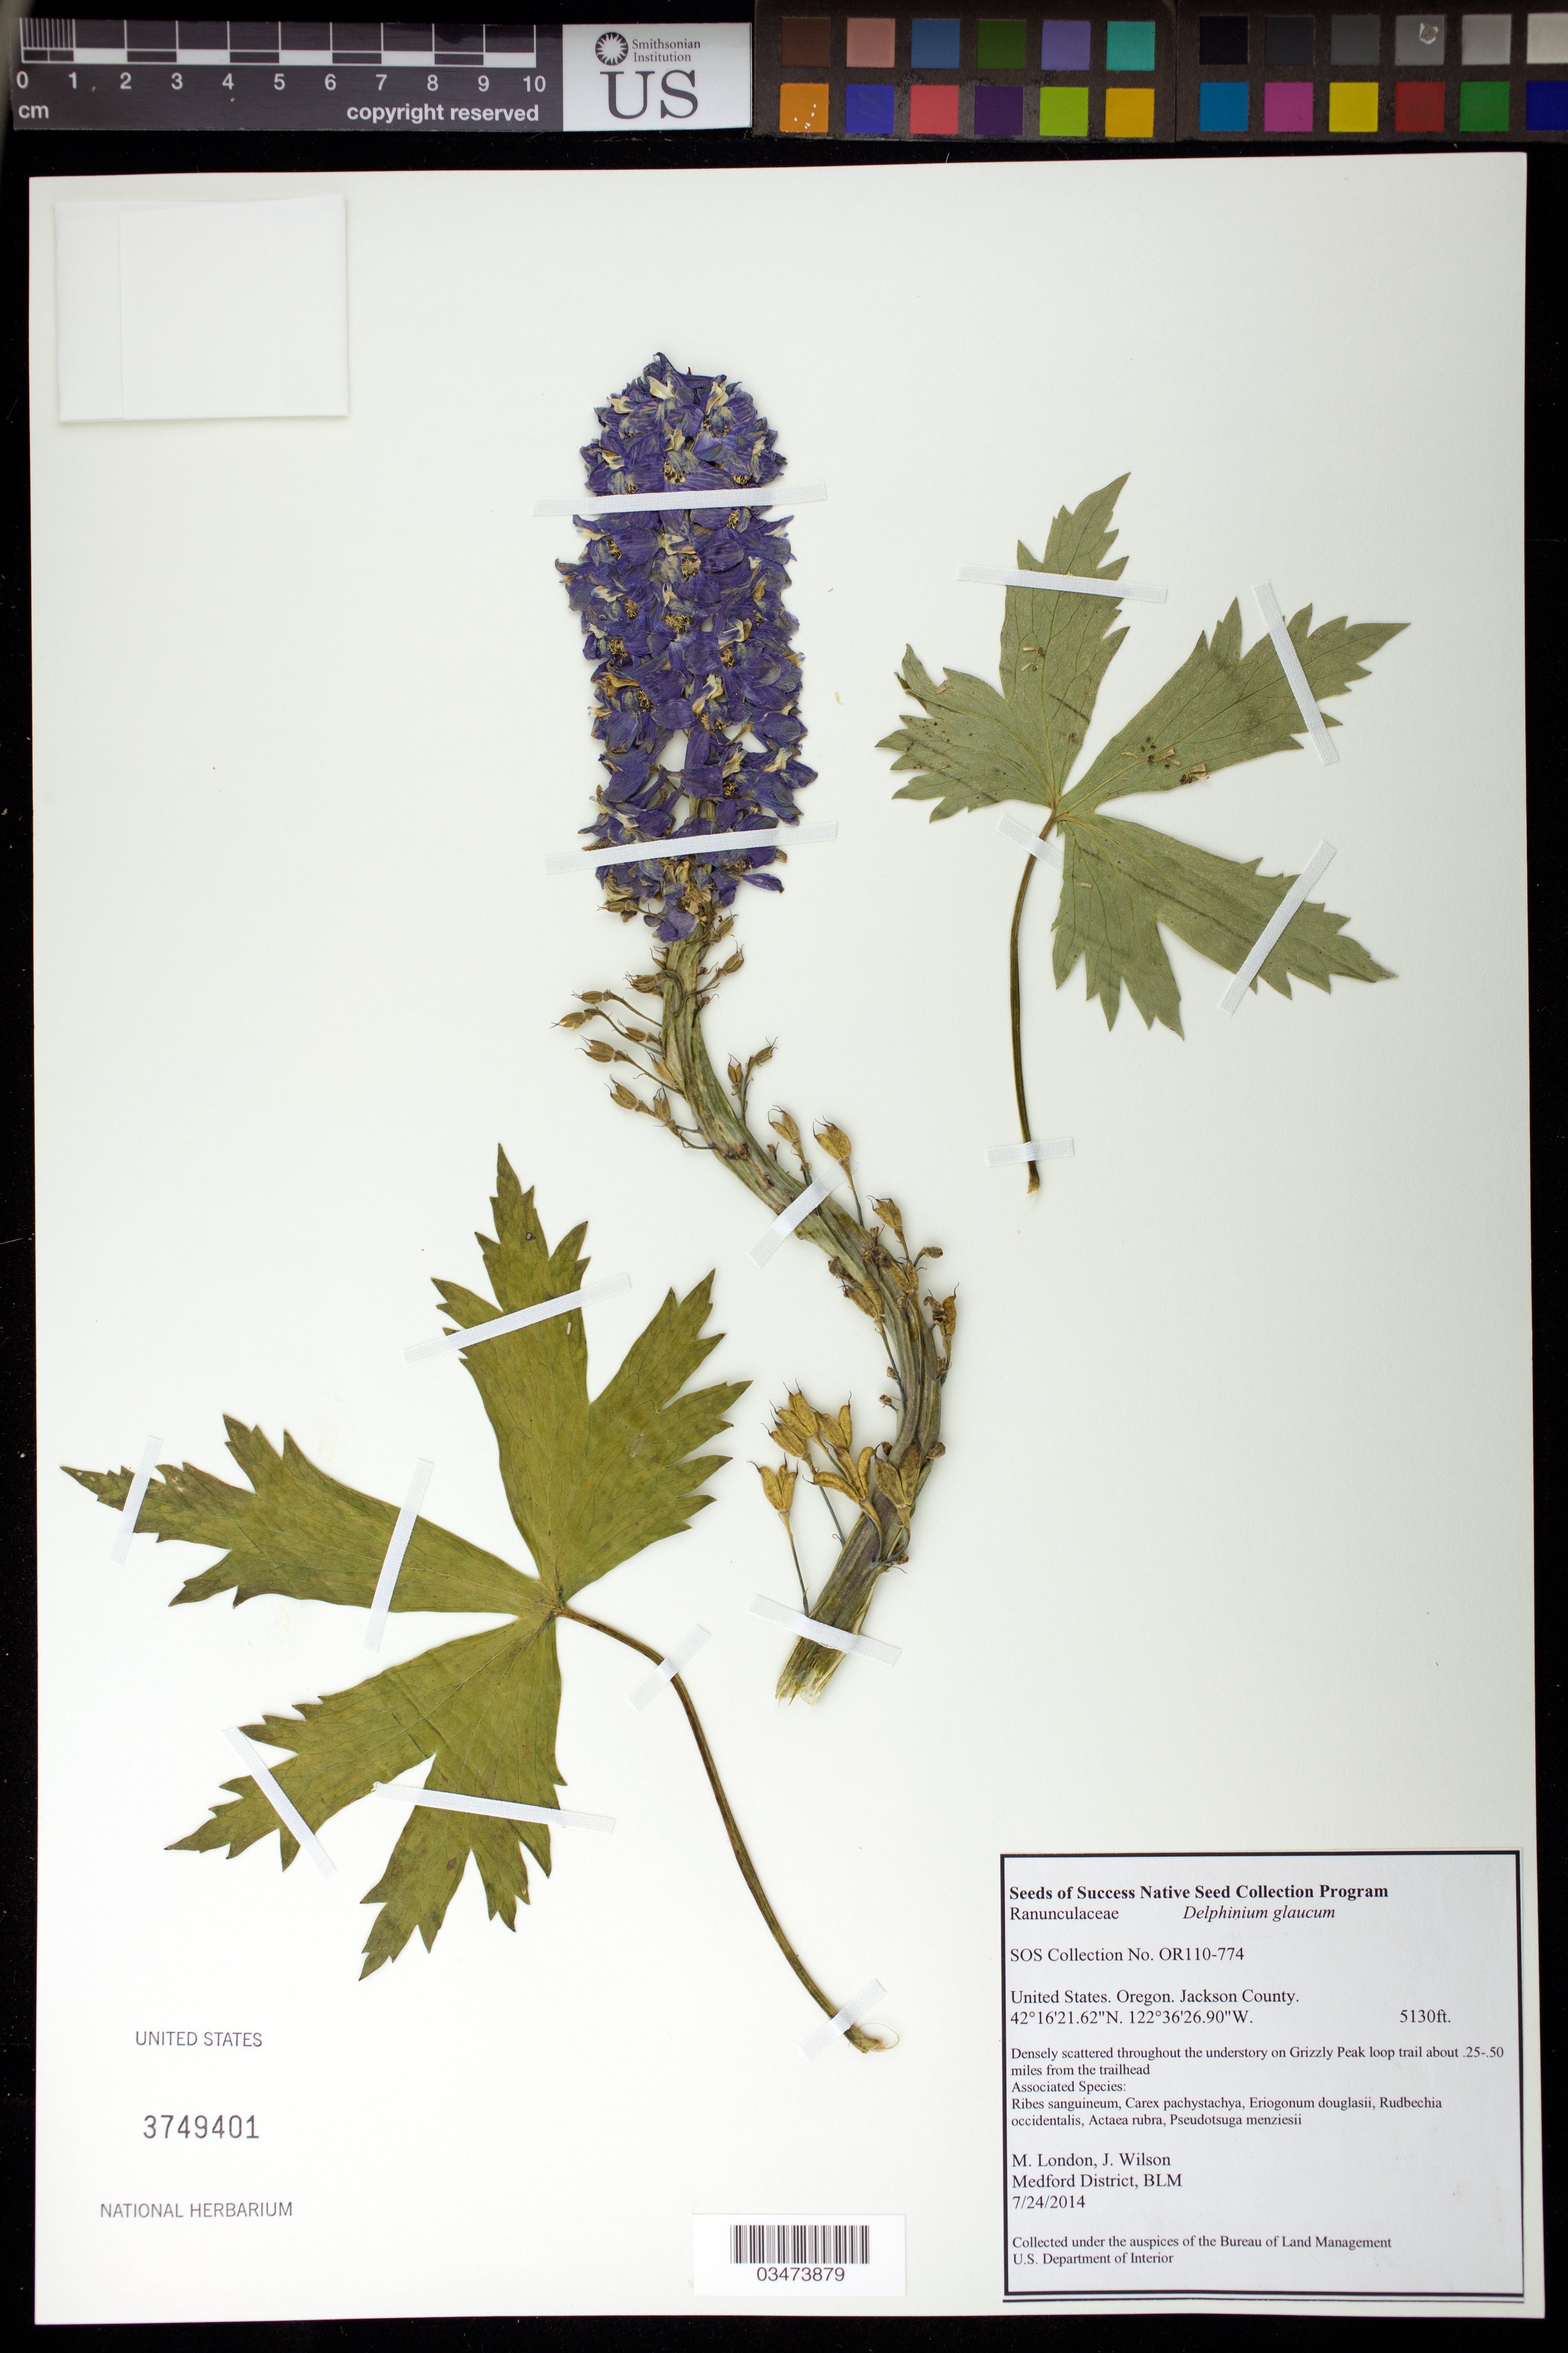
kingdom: Plantae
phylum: Tracheophyta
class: Magnoliopsida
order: Ranunculales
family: Ranunculaceae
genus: Delphinium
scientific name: Delphinium glaucum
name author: S. Watson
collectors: M. London & J. Wilson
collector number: OR110-774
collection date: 2014-07-24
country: United States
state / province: Oregon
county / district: Jackson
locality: Grizzly Peak loop trail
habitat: Associated species: Ribes sanguineum. Carex pachystachya, Actea rubra, ect.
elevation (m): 1564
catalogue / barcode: US 3749401